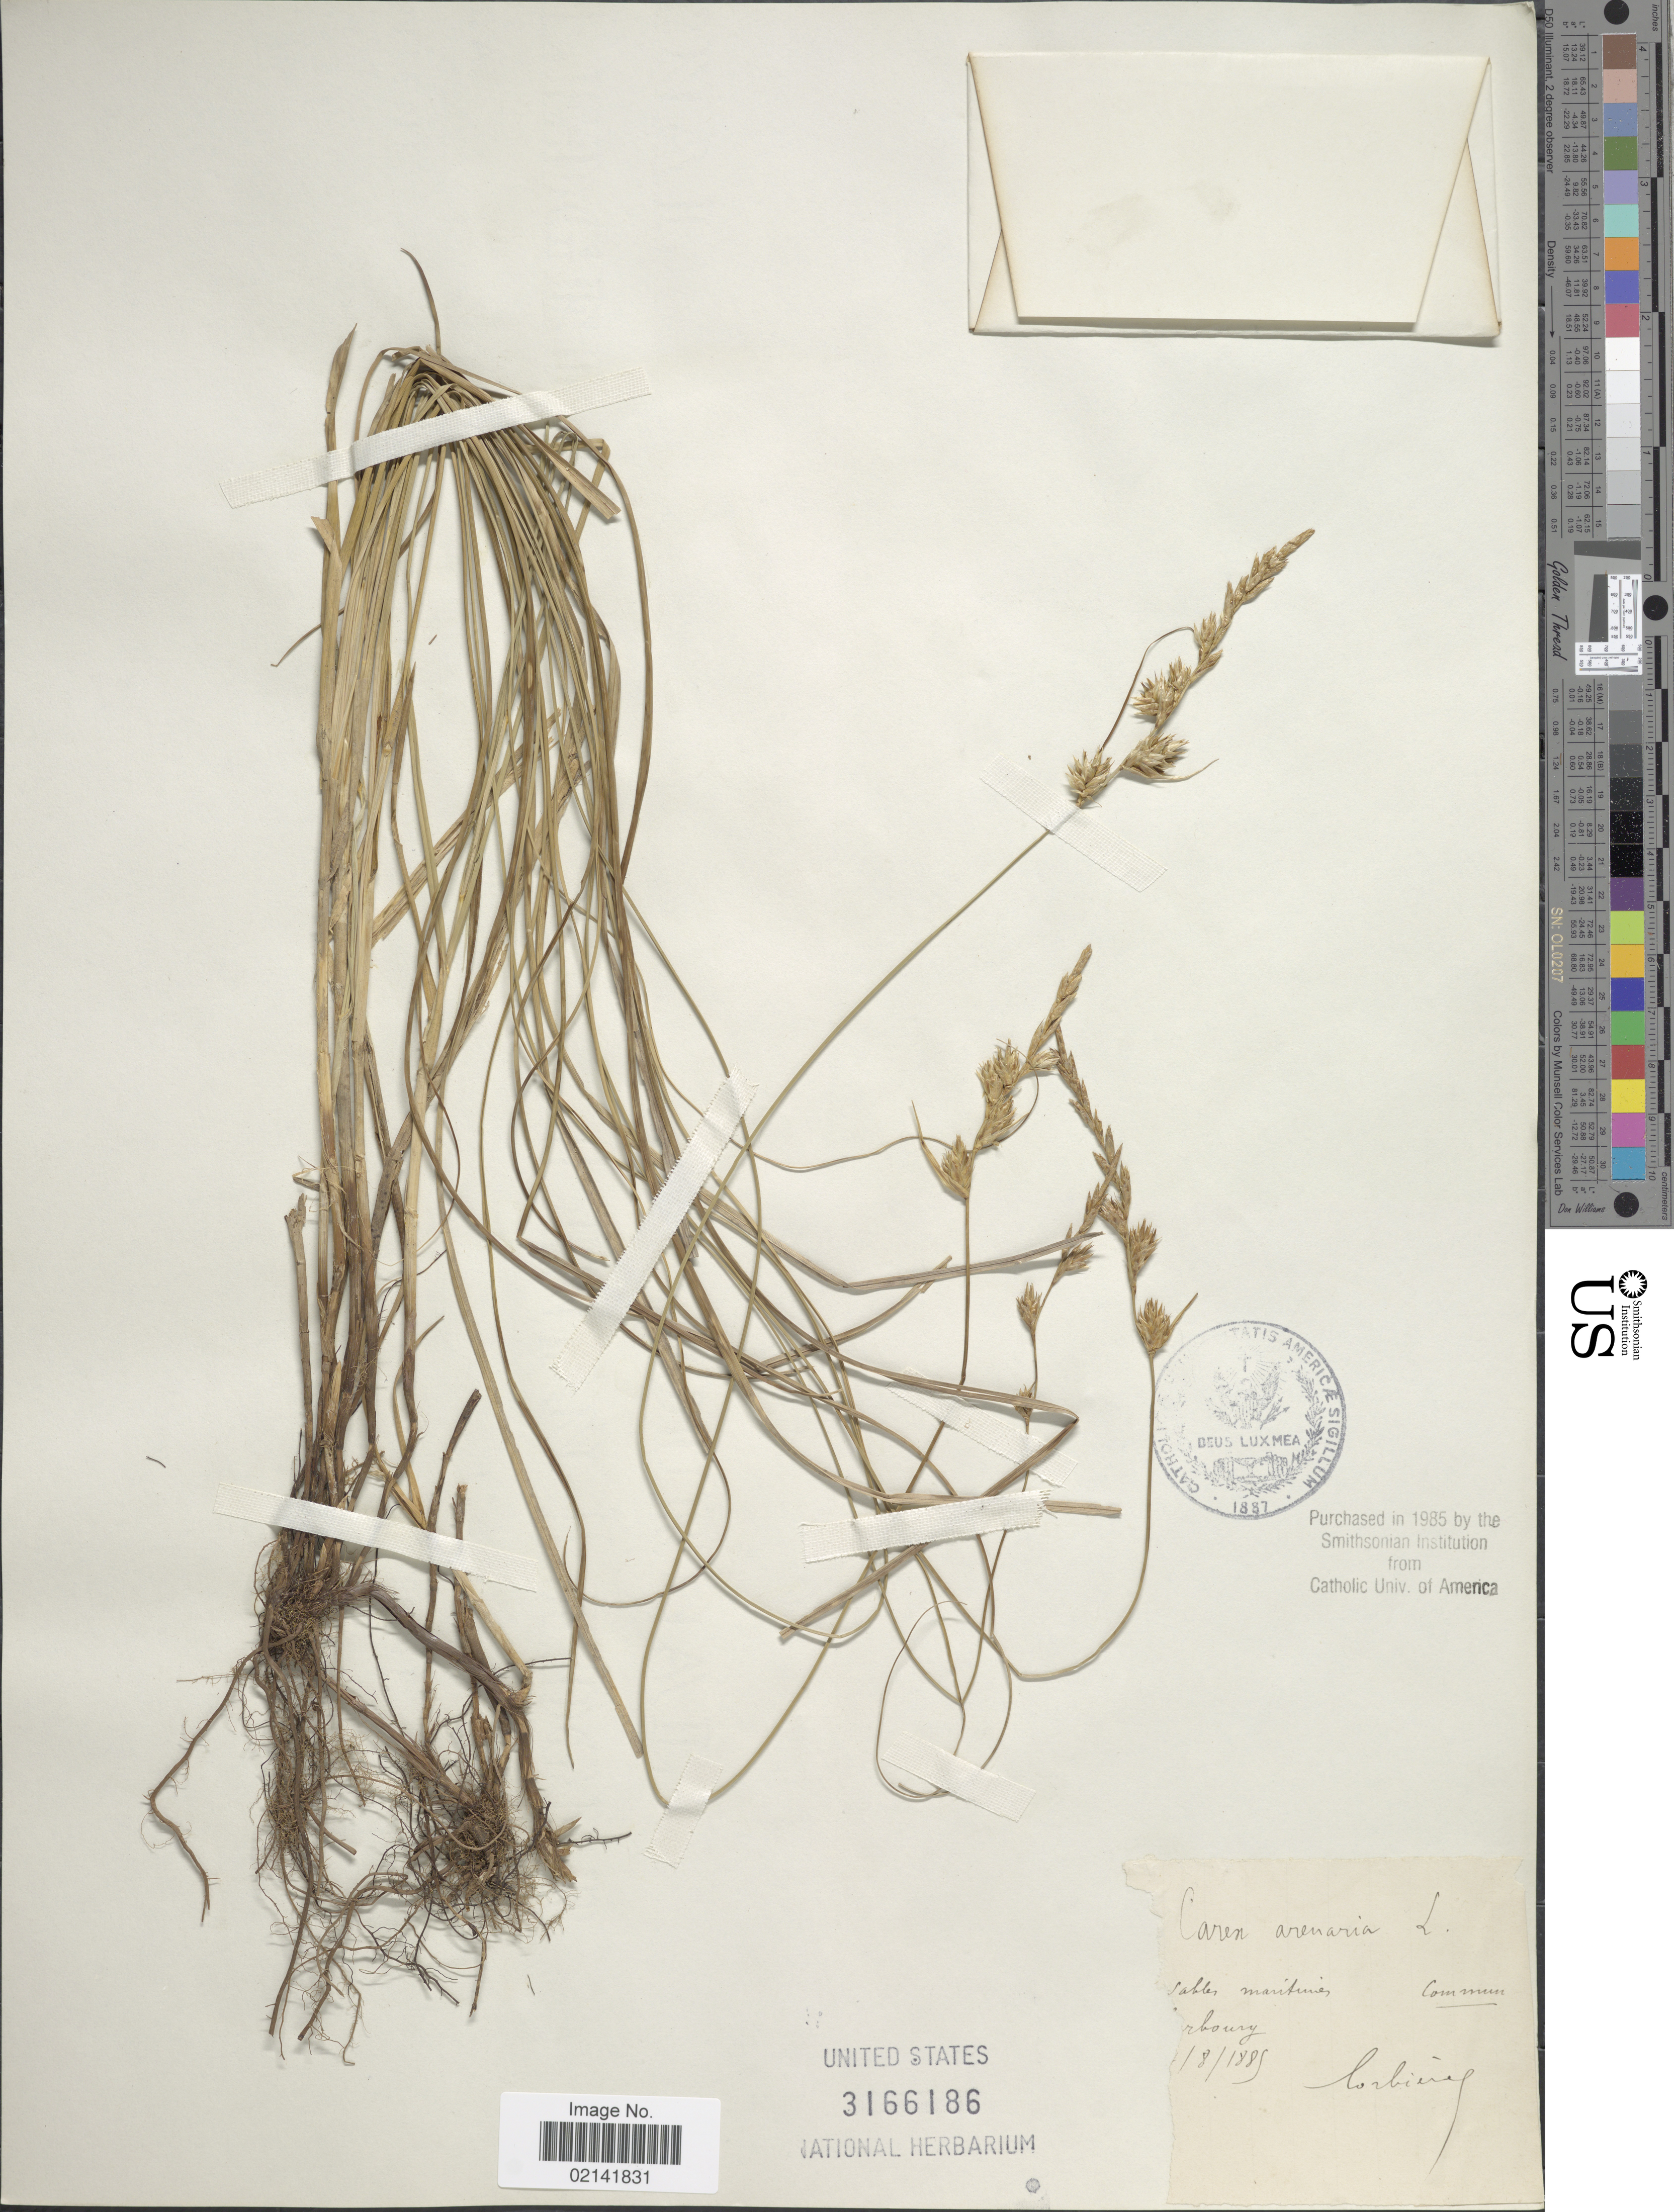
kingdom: Plantae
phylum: Tracheophyta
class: Liliopsida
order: Poales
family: Cyperaceae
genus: Carex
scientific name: Carex arenaria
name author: L.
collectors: Corbiere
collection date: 1889-08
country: France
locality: Sables maritimes. [illegible text]boury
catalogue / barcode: US 3166186